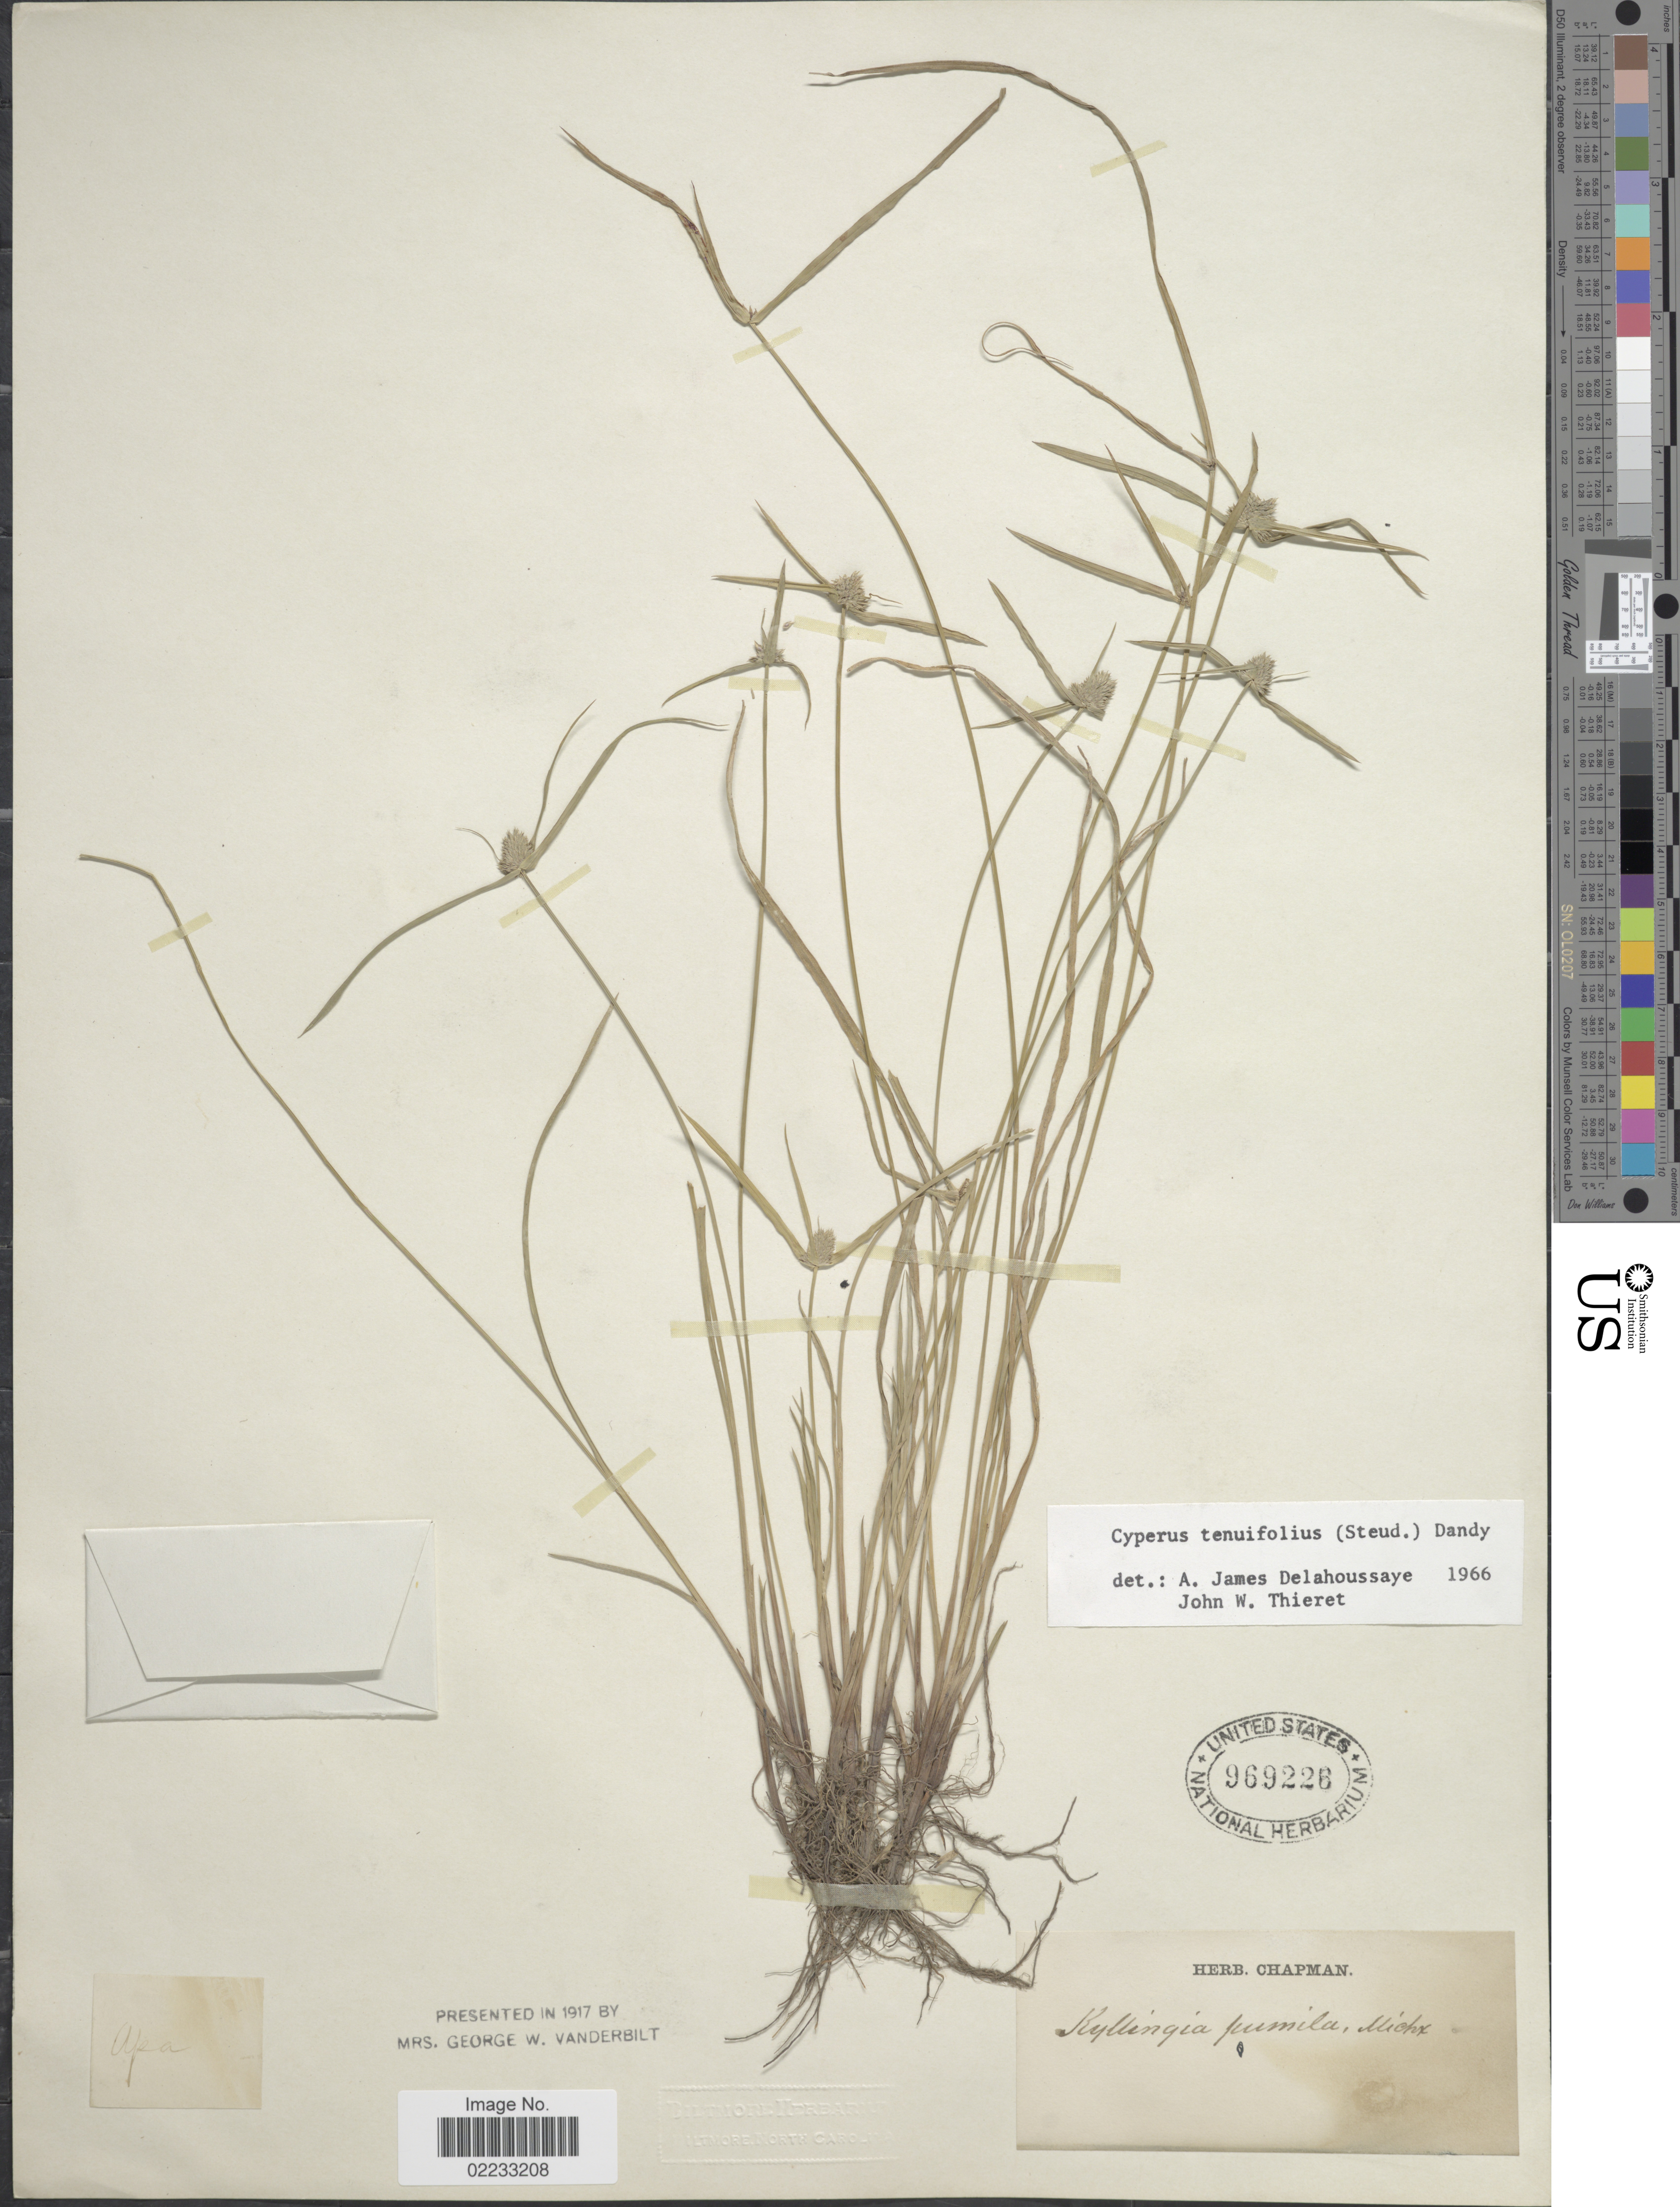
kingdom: Plantae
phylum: Tracheophyta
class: Liliopsida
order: Poales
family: Cyperaceae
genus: Cyperus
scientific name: Cyperus hortensis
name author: (Salzm. ex Steud.) Dorr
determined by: Strong, Mark T., (BOT), Smithsonian Institution - National Museum of Natural History (UNITED STATES)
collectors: ex herb. Chapman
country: United States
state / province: Florida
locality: Apa [unsure placement]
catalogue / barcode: US 969226